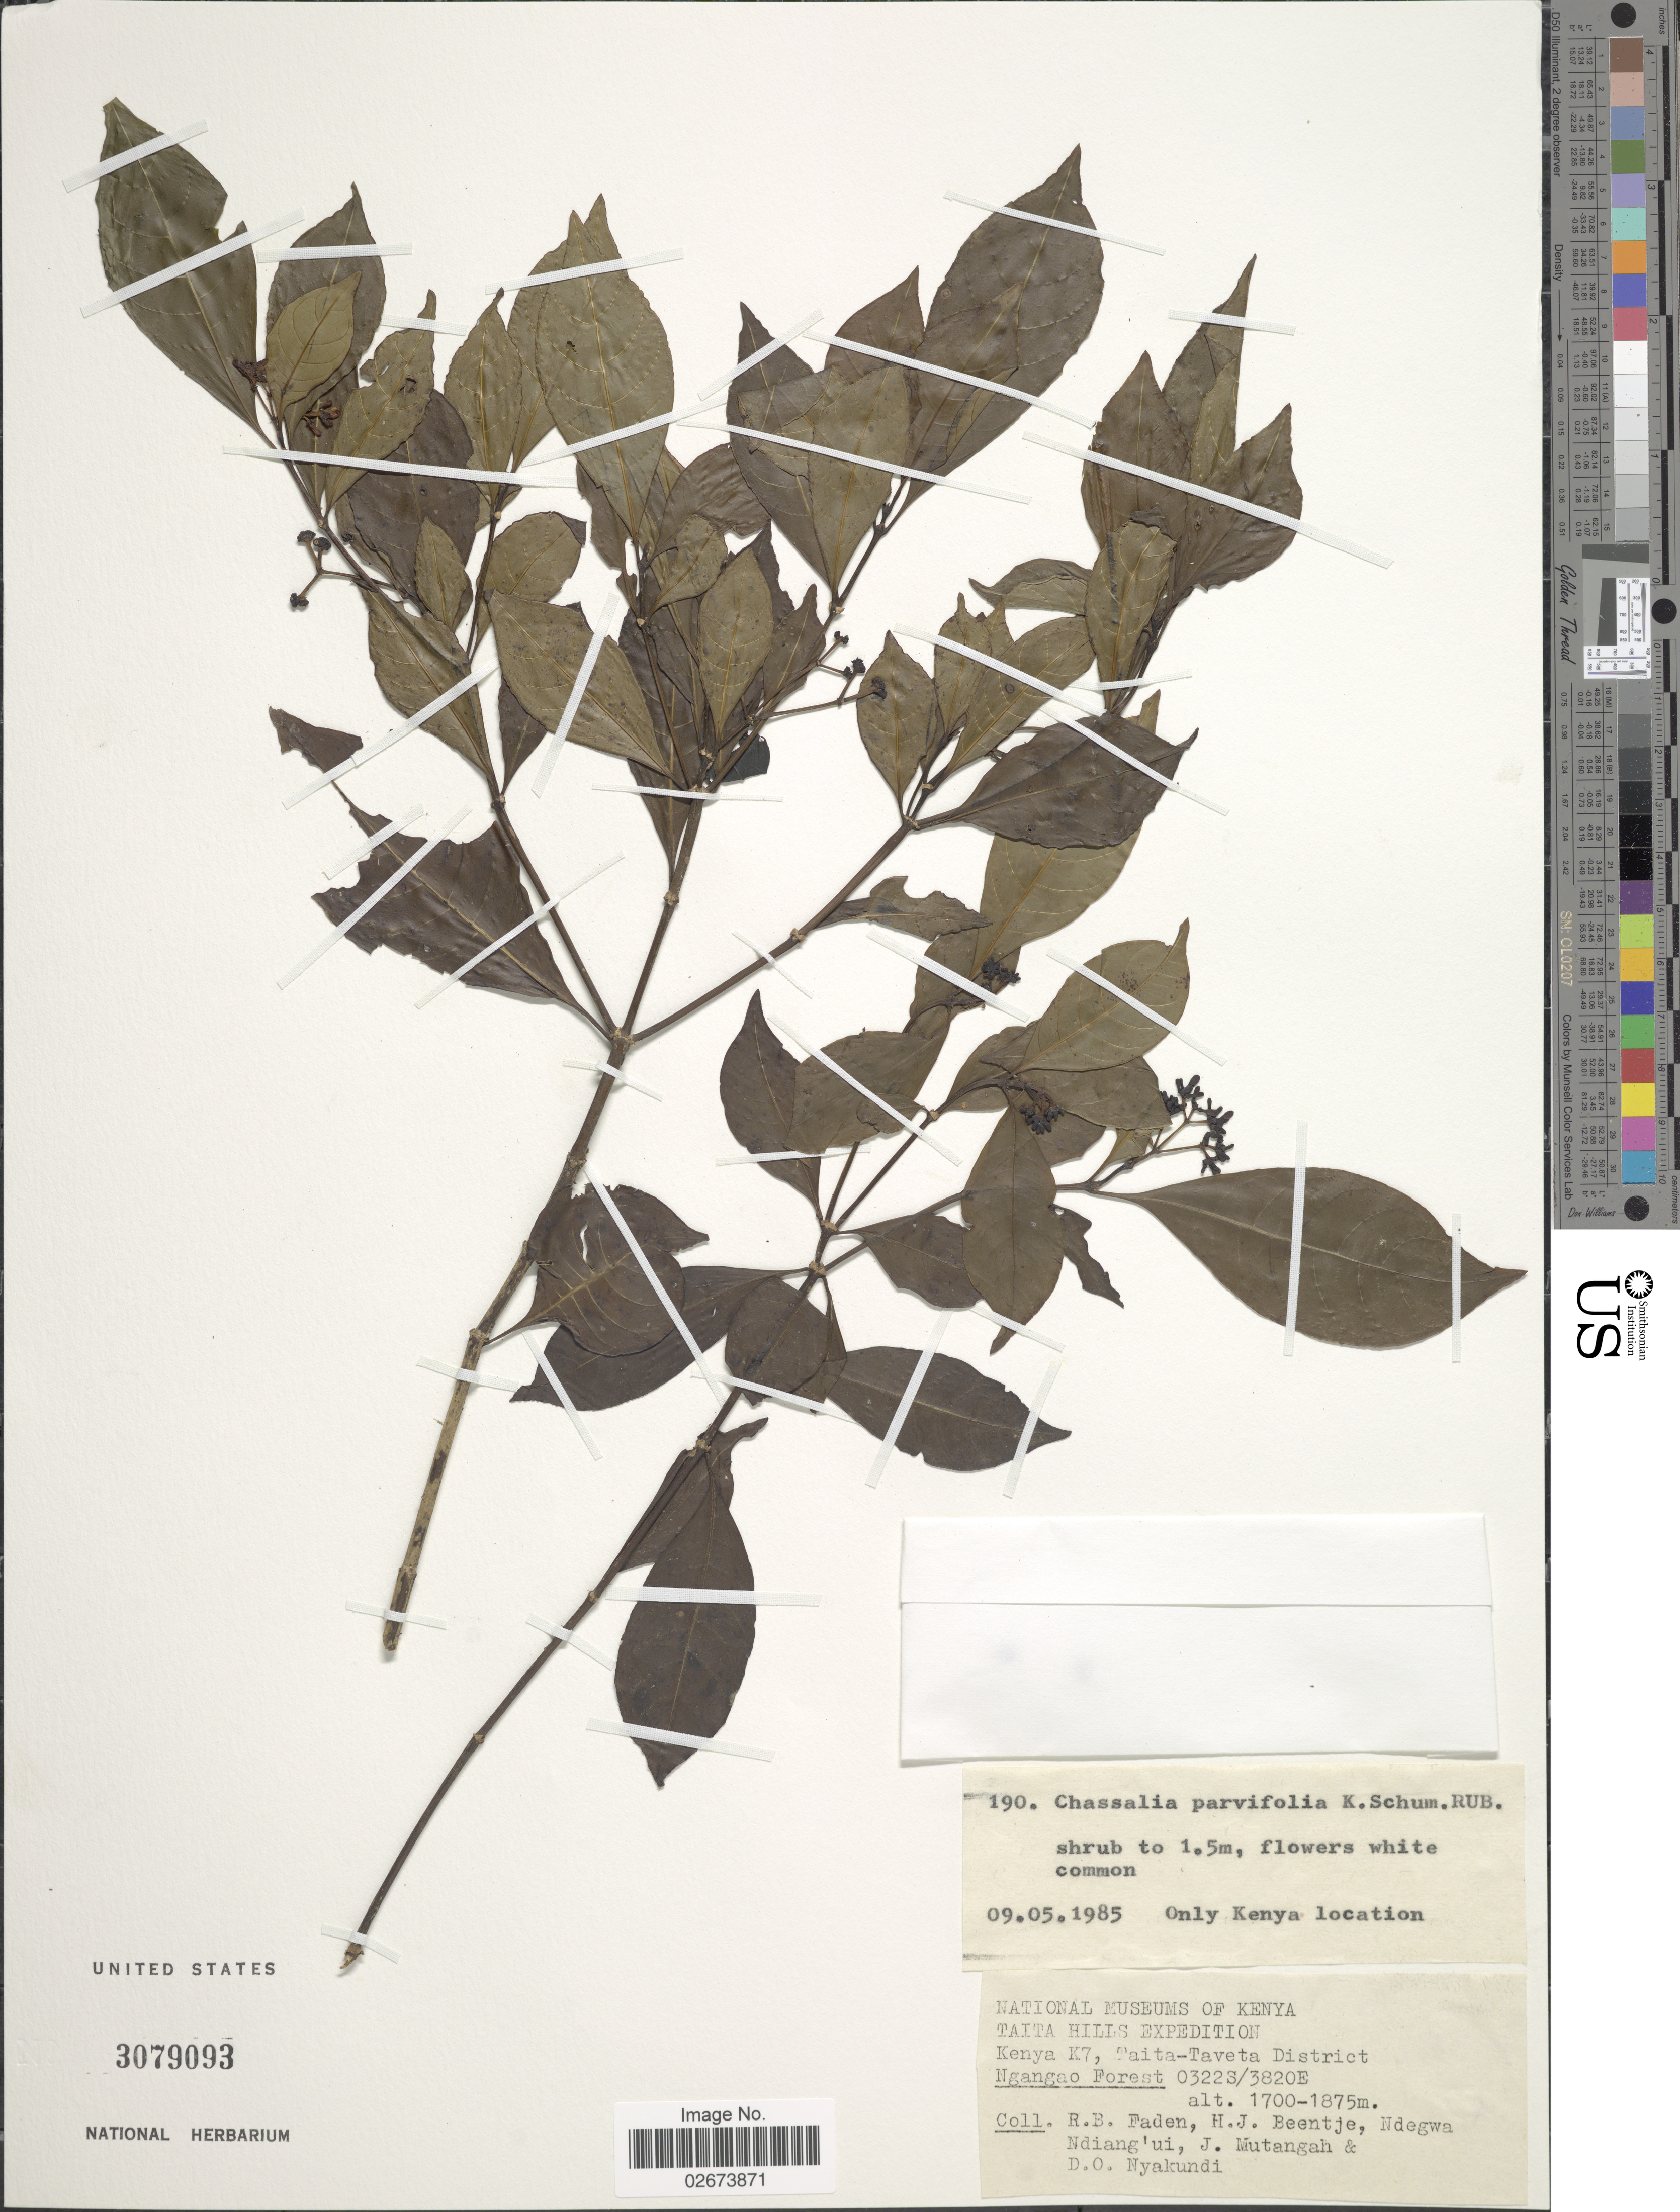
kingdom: Plantae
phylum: Tracheophyta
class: Magnoliopsida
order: Gentianales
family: Rubiaceae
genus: Chassalia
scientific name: Chassalia parvifolia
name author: K. Schum.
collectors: R. B. Faden, H. J. Beentje, Ndegwa Ndiang'ui, J. Mutangah & D. Nyakundi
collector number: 190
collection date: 1985-05-09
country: Kenya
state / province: Taita Taveta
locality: Taita Hills, Ngangao Forest.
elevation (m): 1700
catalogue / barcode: US 3079093